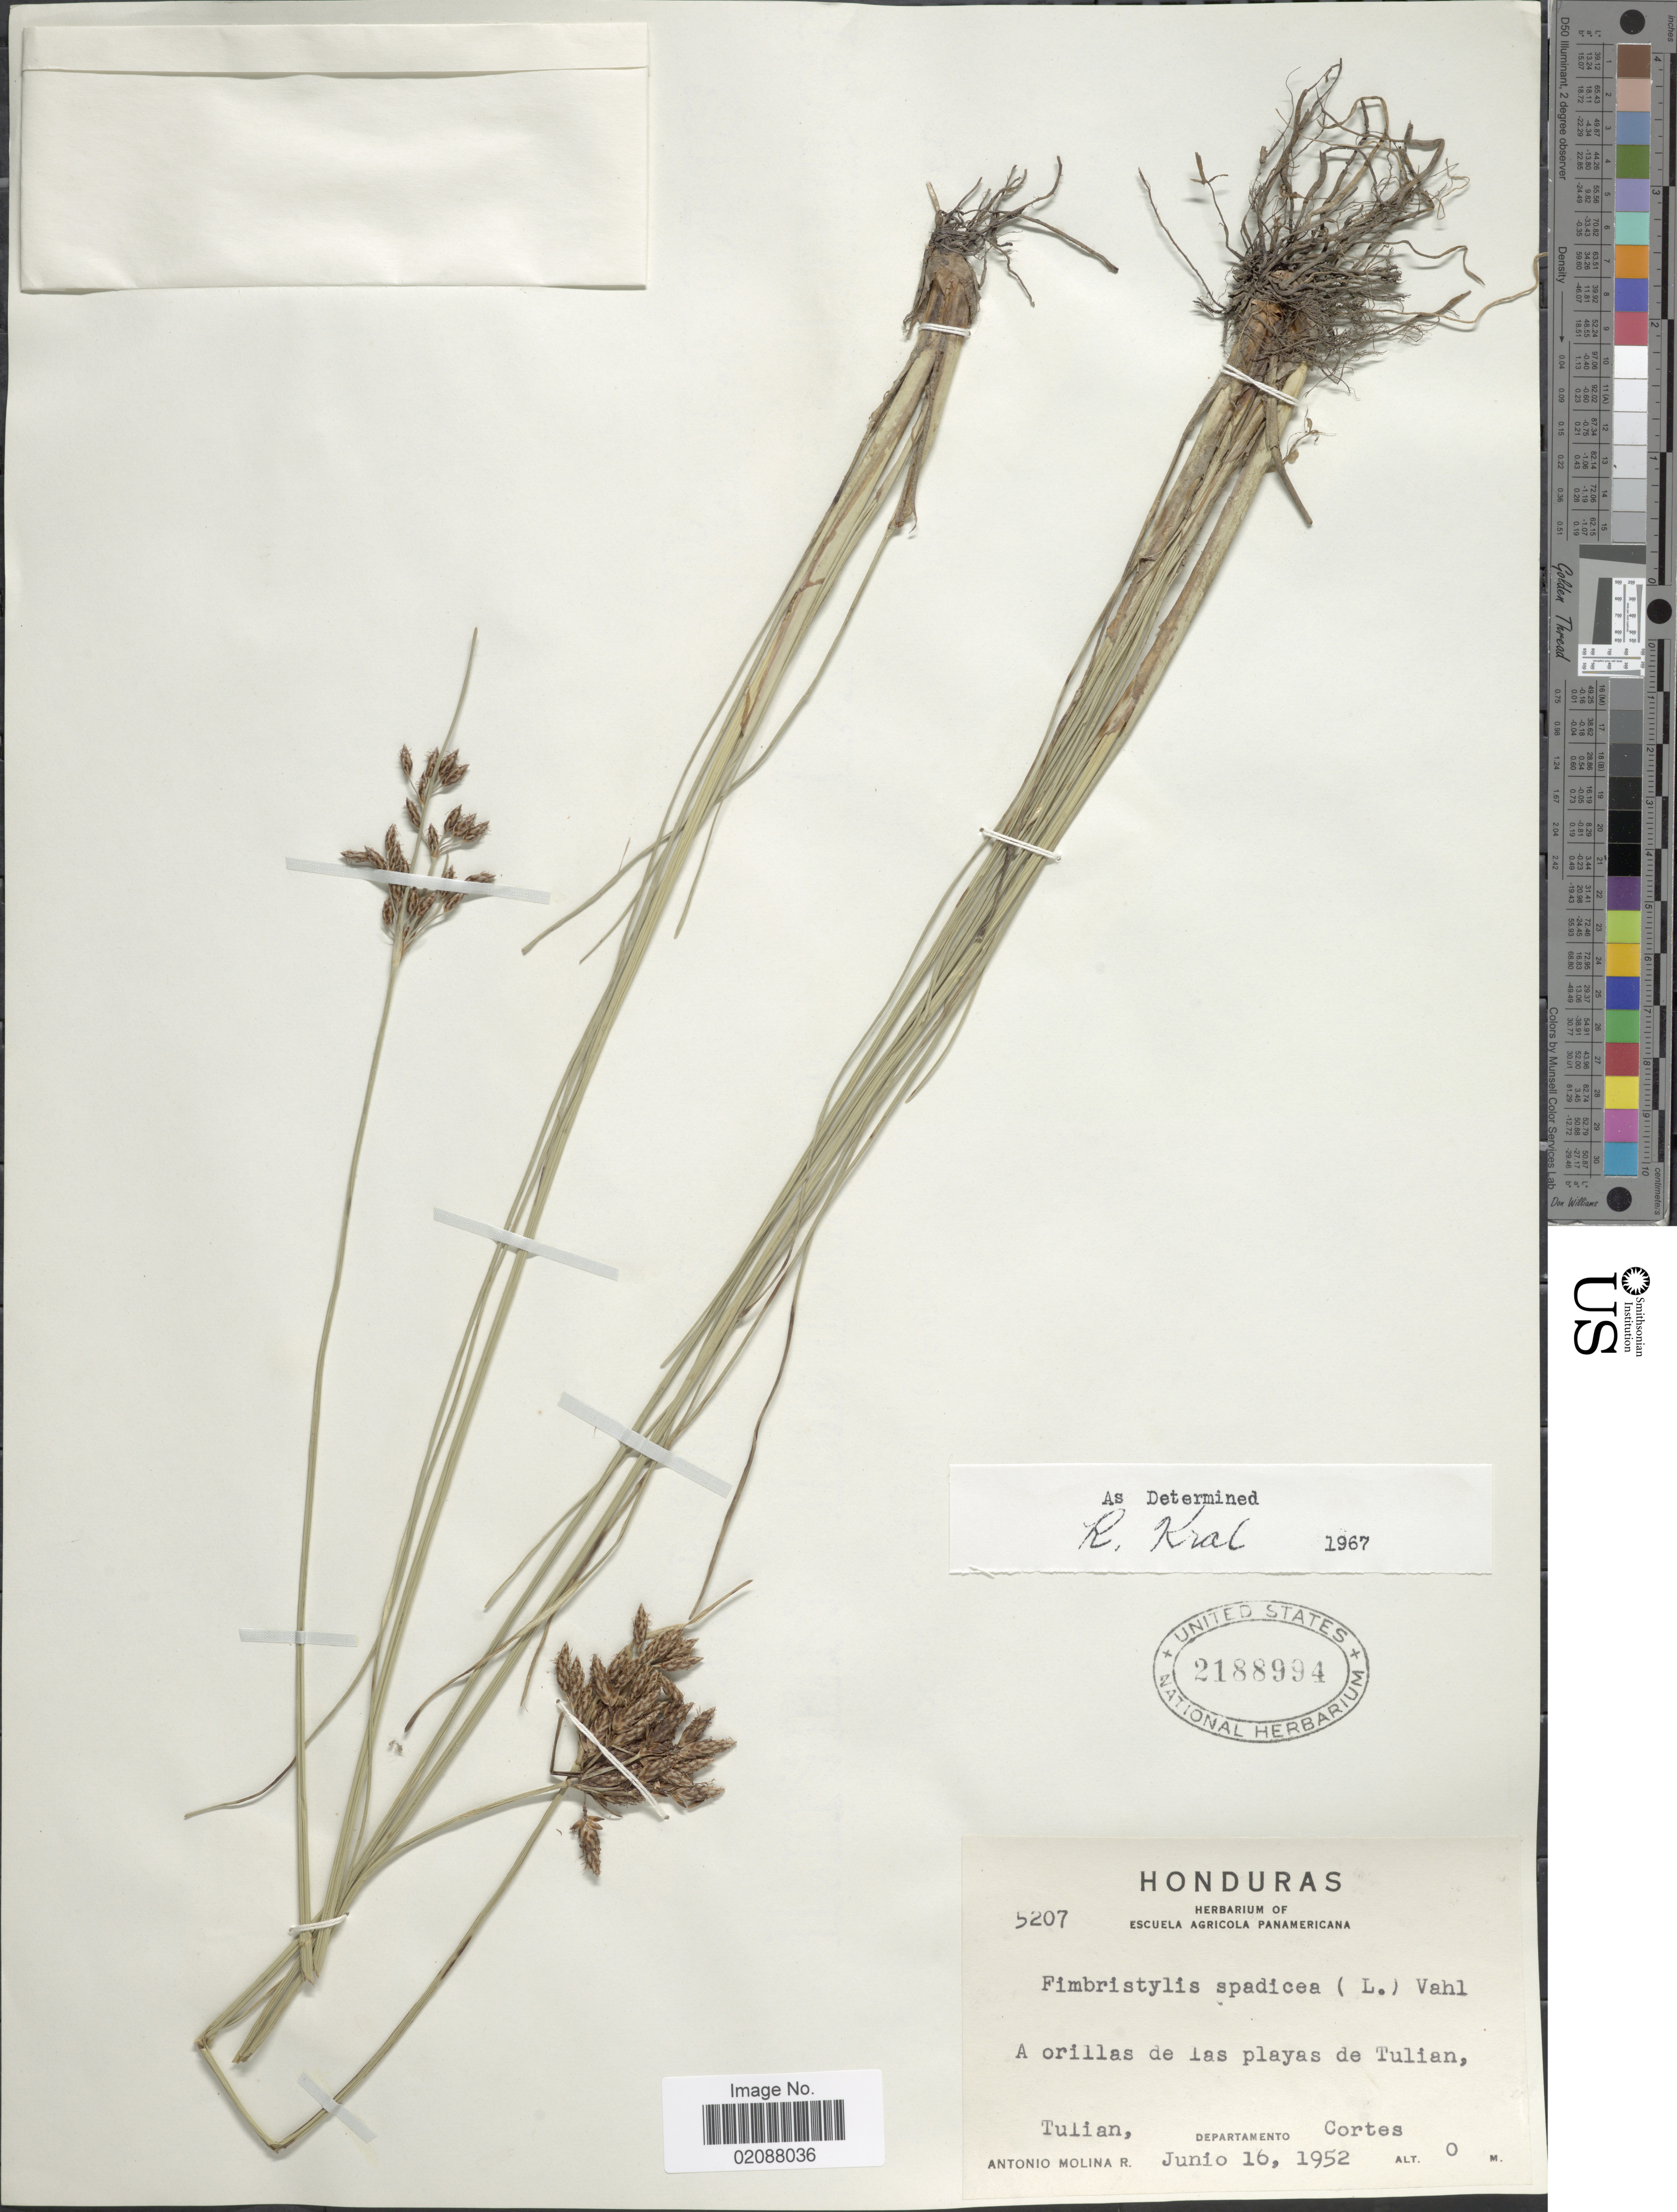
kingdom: Plantae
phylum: Tracheophyta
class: Liliopsida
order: Poales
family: Cyperaceae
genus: Fimbristylis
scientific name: Fimbristylis spadicea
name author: (L.) Vahl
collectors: A. Molina R.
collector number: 5207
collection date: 1952-06-16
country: Honduras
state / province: Cortés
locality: A orillas de las playas de Tulian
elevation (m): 0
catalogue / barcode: US 2188994